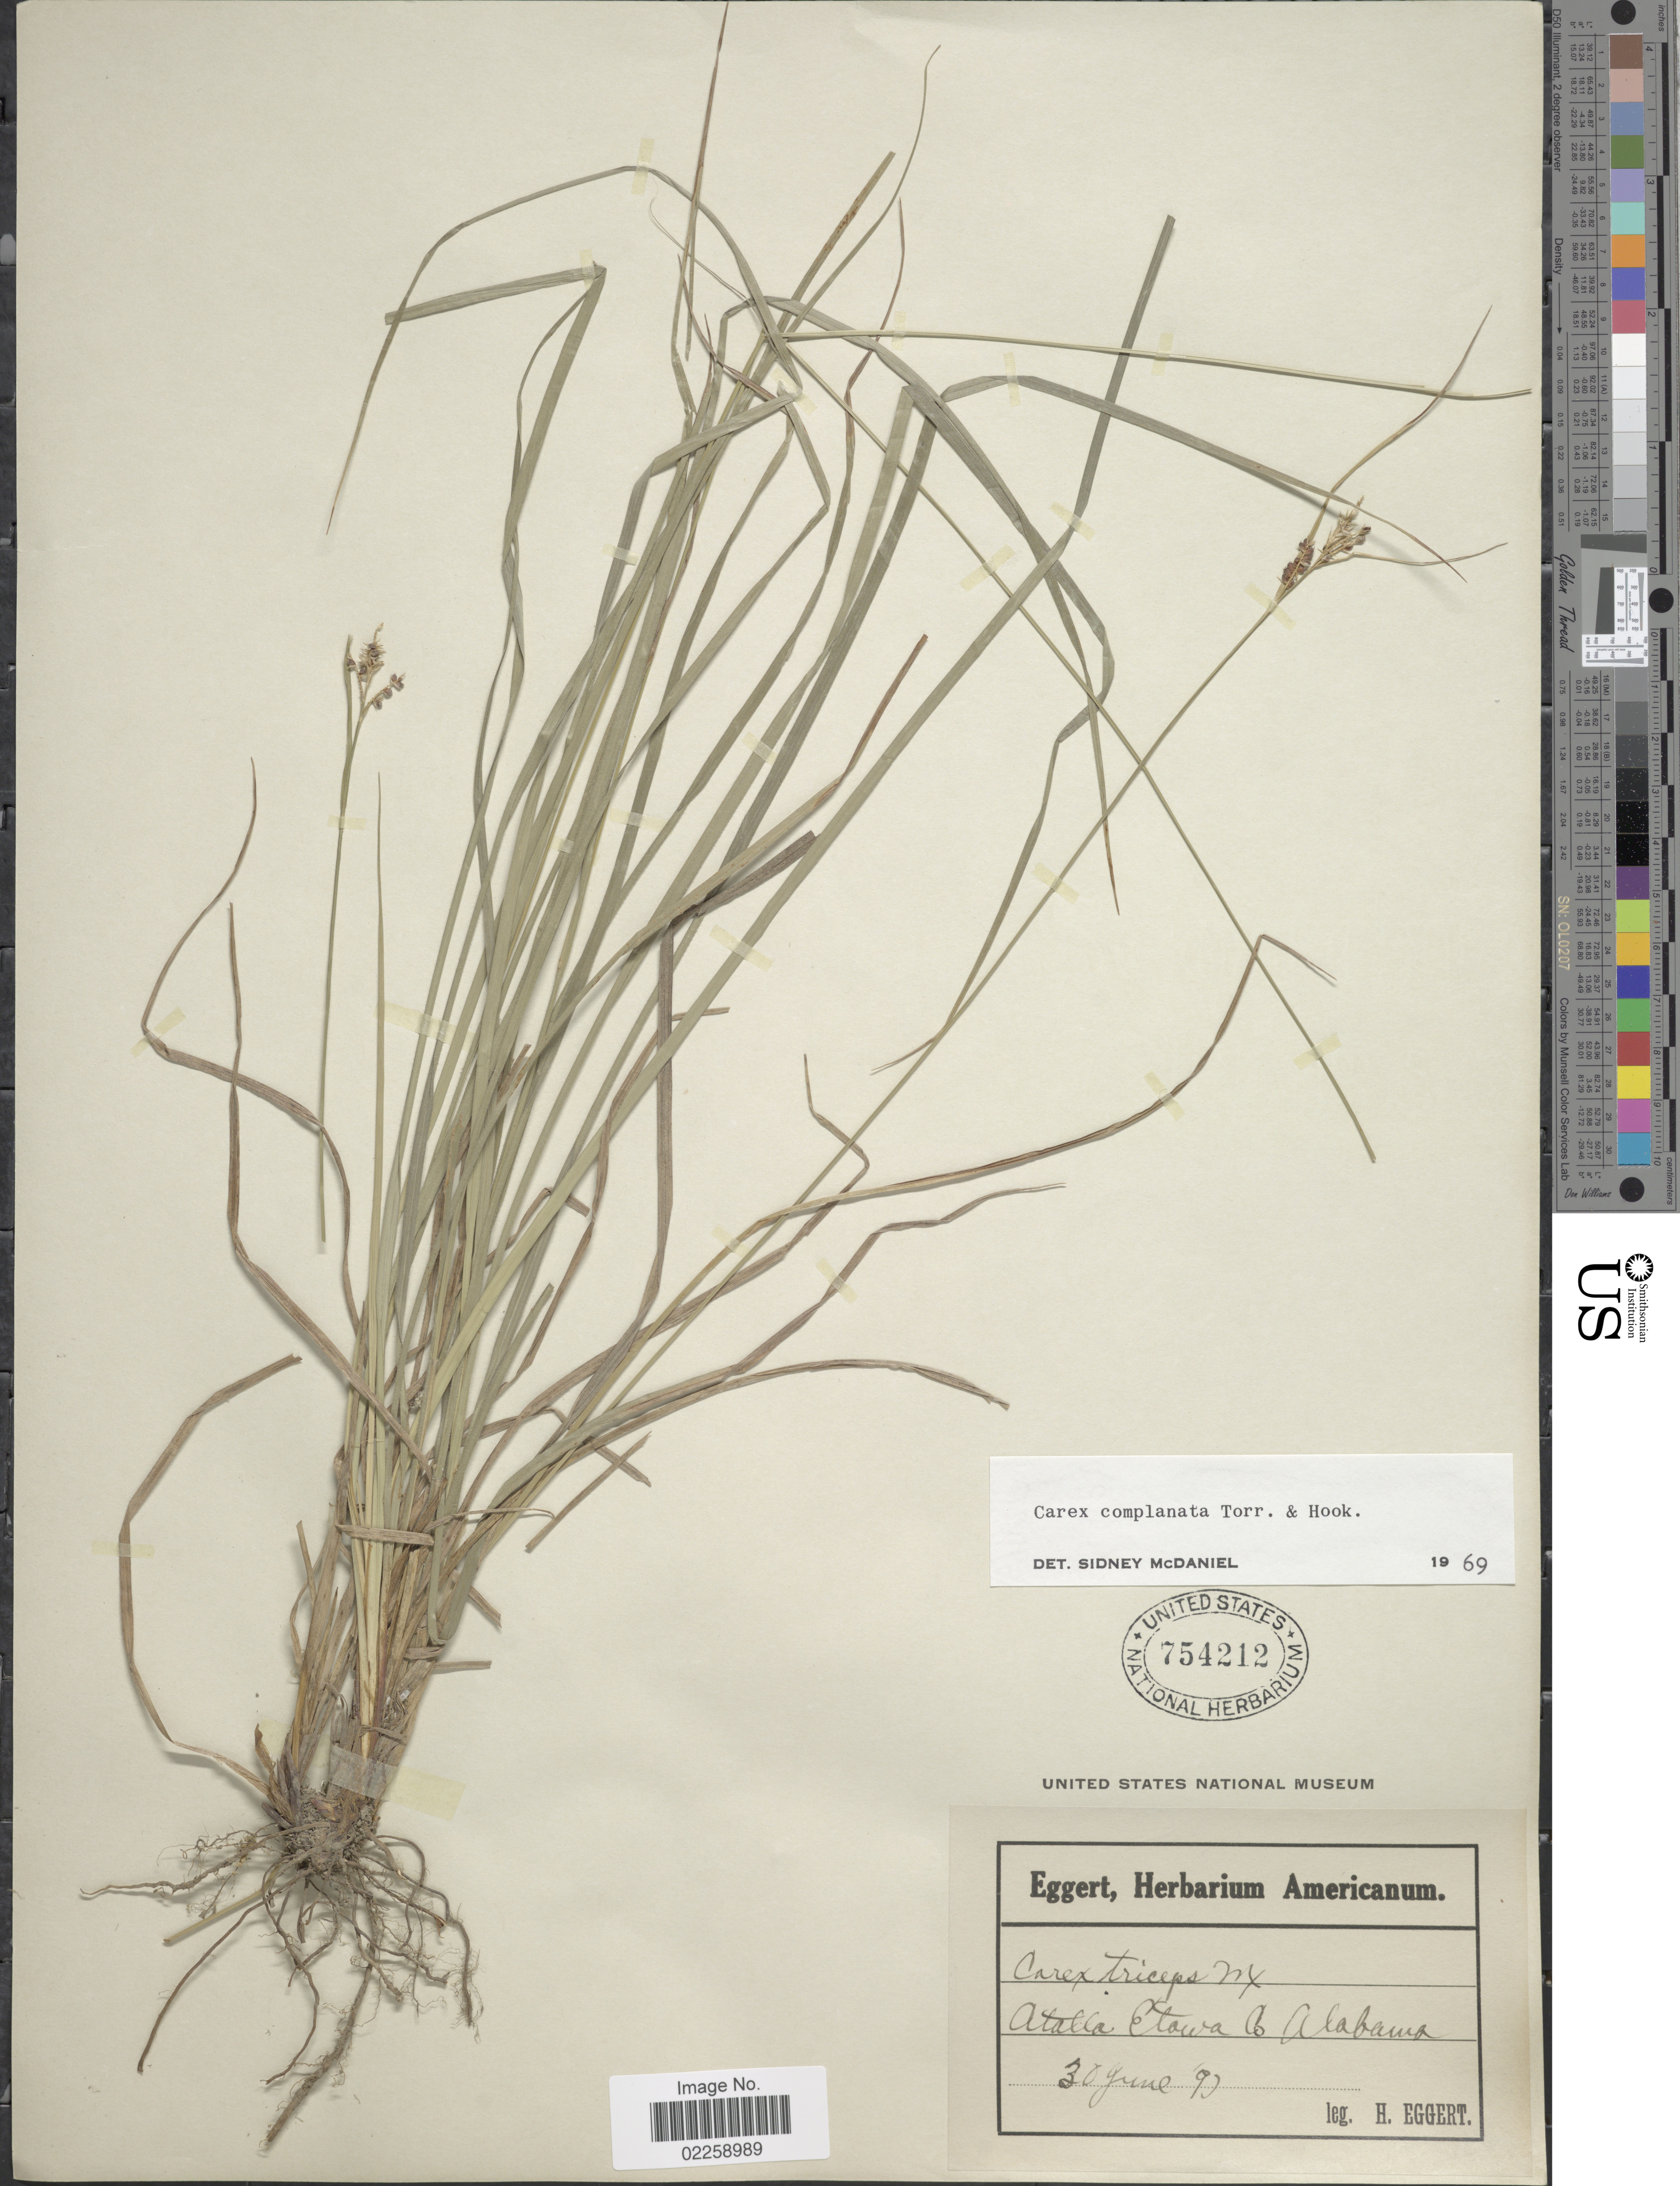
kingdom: Plantae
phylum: Tracheophyta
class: Liliopsida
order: Poales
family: Cyperaceae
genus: Carex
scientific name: Carex complanata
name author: Torr. & Hook.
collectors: H. Eggert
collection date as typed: Transcribed d/m/y: 30/6/97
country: United States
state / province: Alabama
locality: Atalla, Etowa Co. [Attalla, Etowah Co.]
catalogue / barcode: US 754212